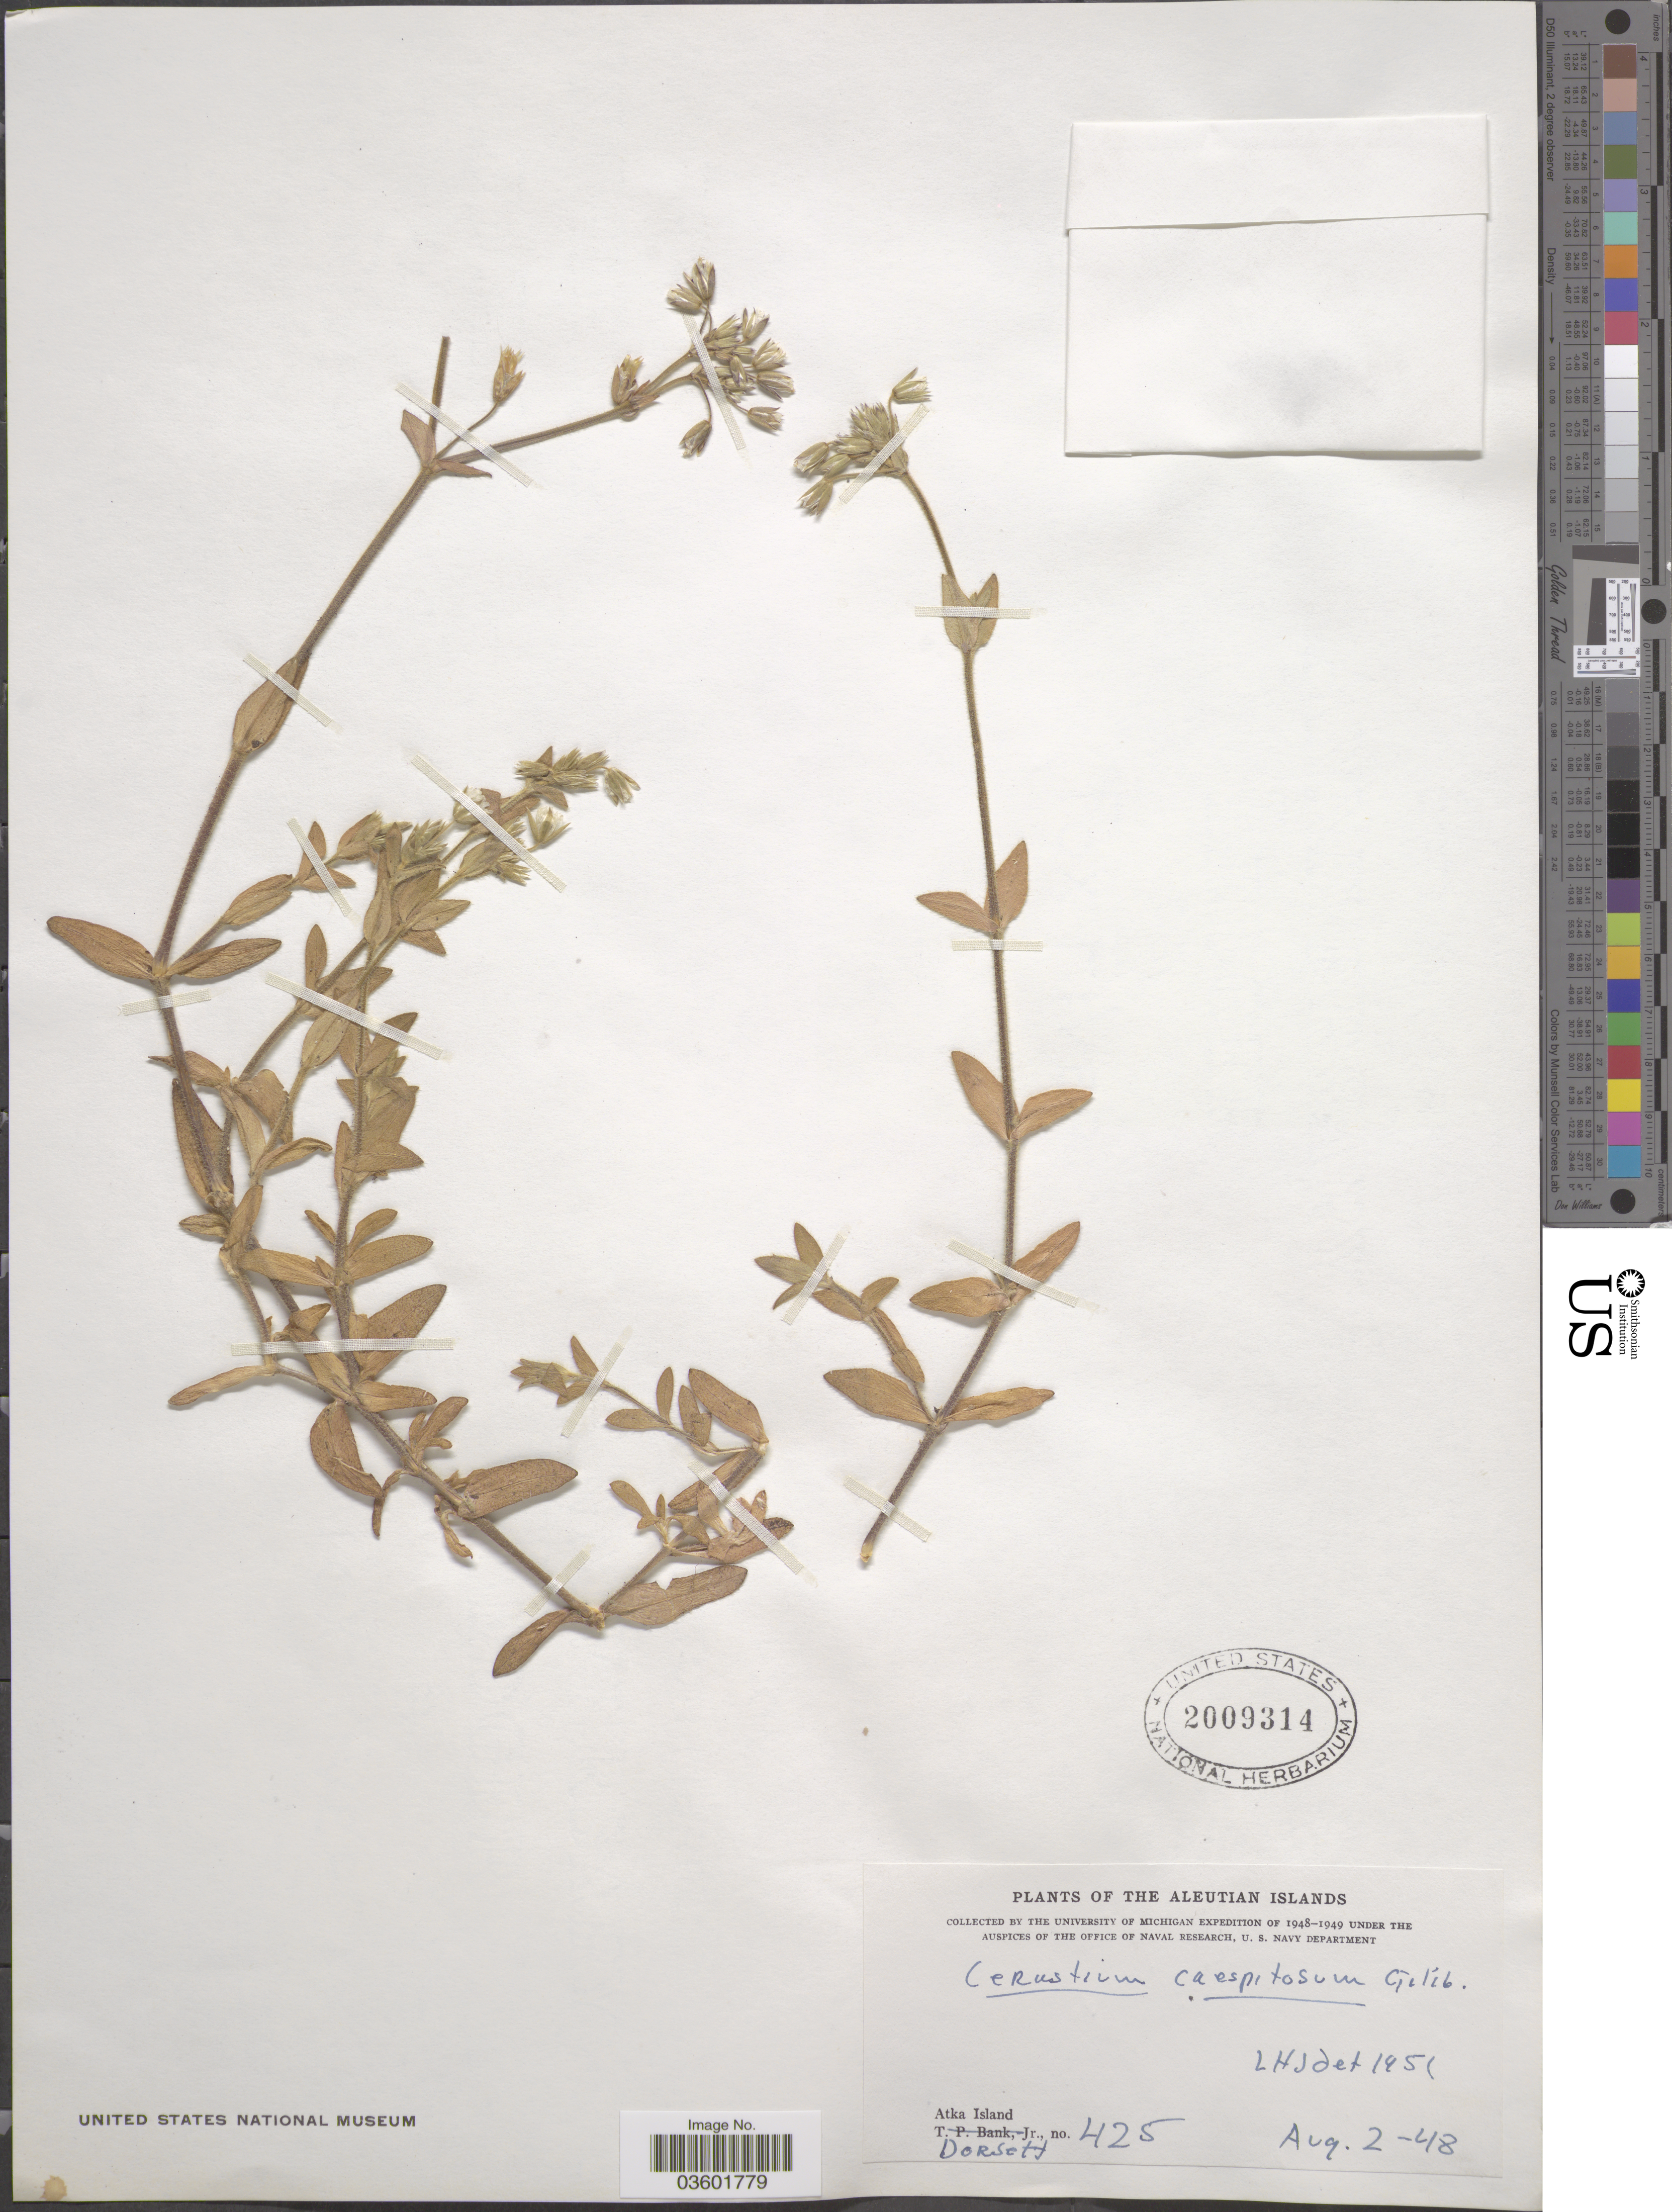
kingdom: Plantae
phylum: Tracheophyta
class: Magnoliopsida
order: Caryophyllales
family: Caryophyllaceae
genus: Cerastium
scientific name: Cerastium caespitosum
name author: Rchb. & Kit.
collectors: -- Dorsett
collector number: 425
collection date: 1948-08-02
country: United States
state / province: Alaska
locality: Aleutian Islands. Atka Island.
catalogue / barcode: US 2009314